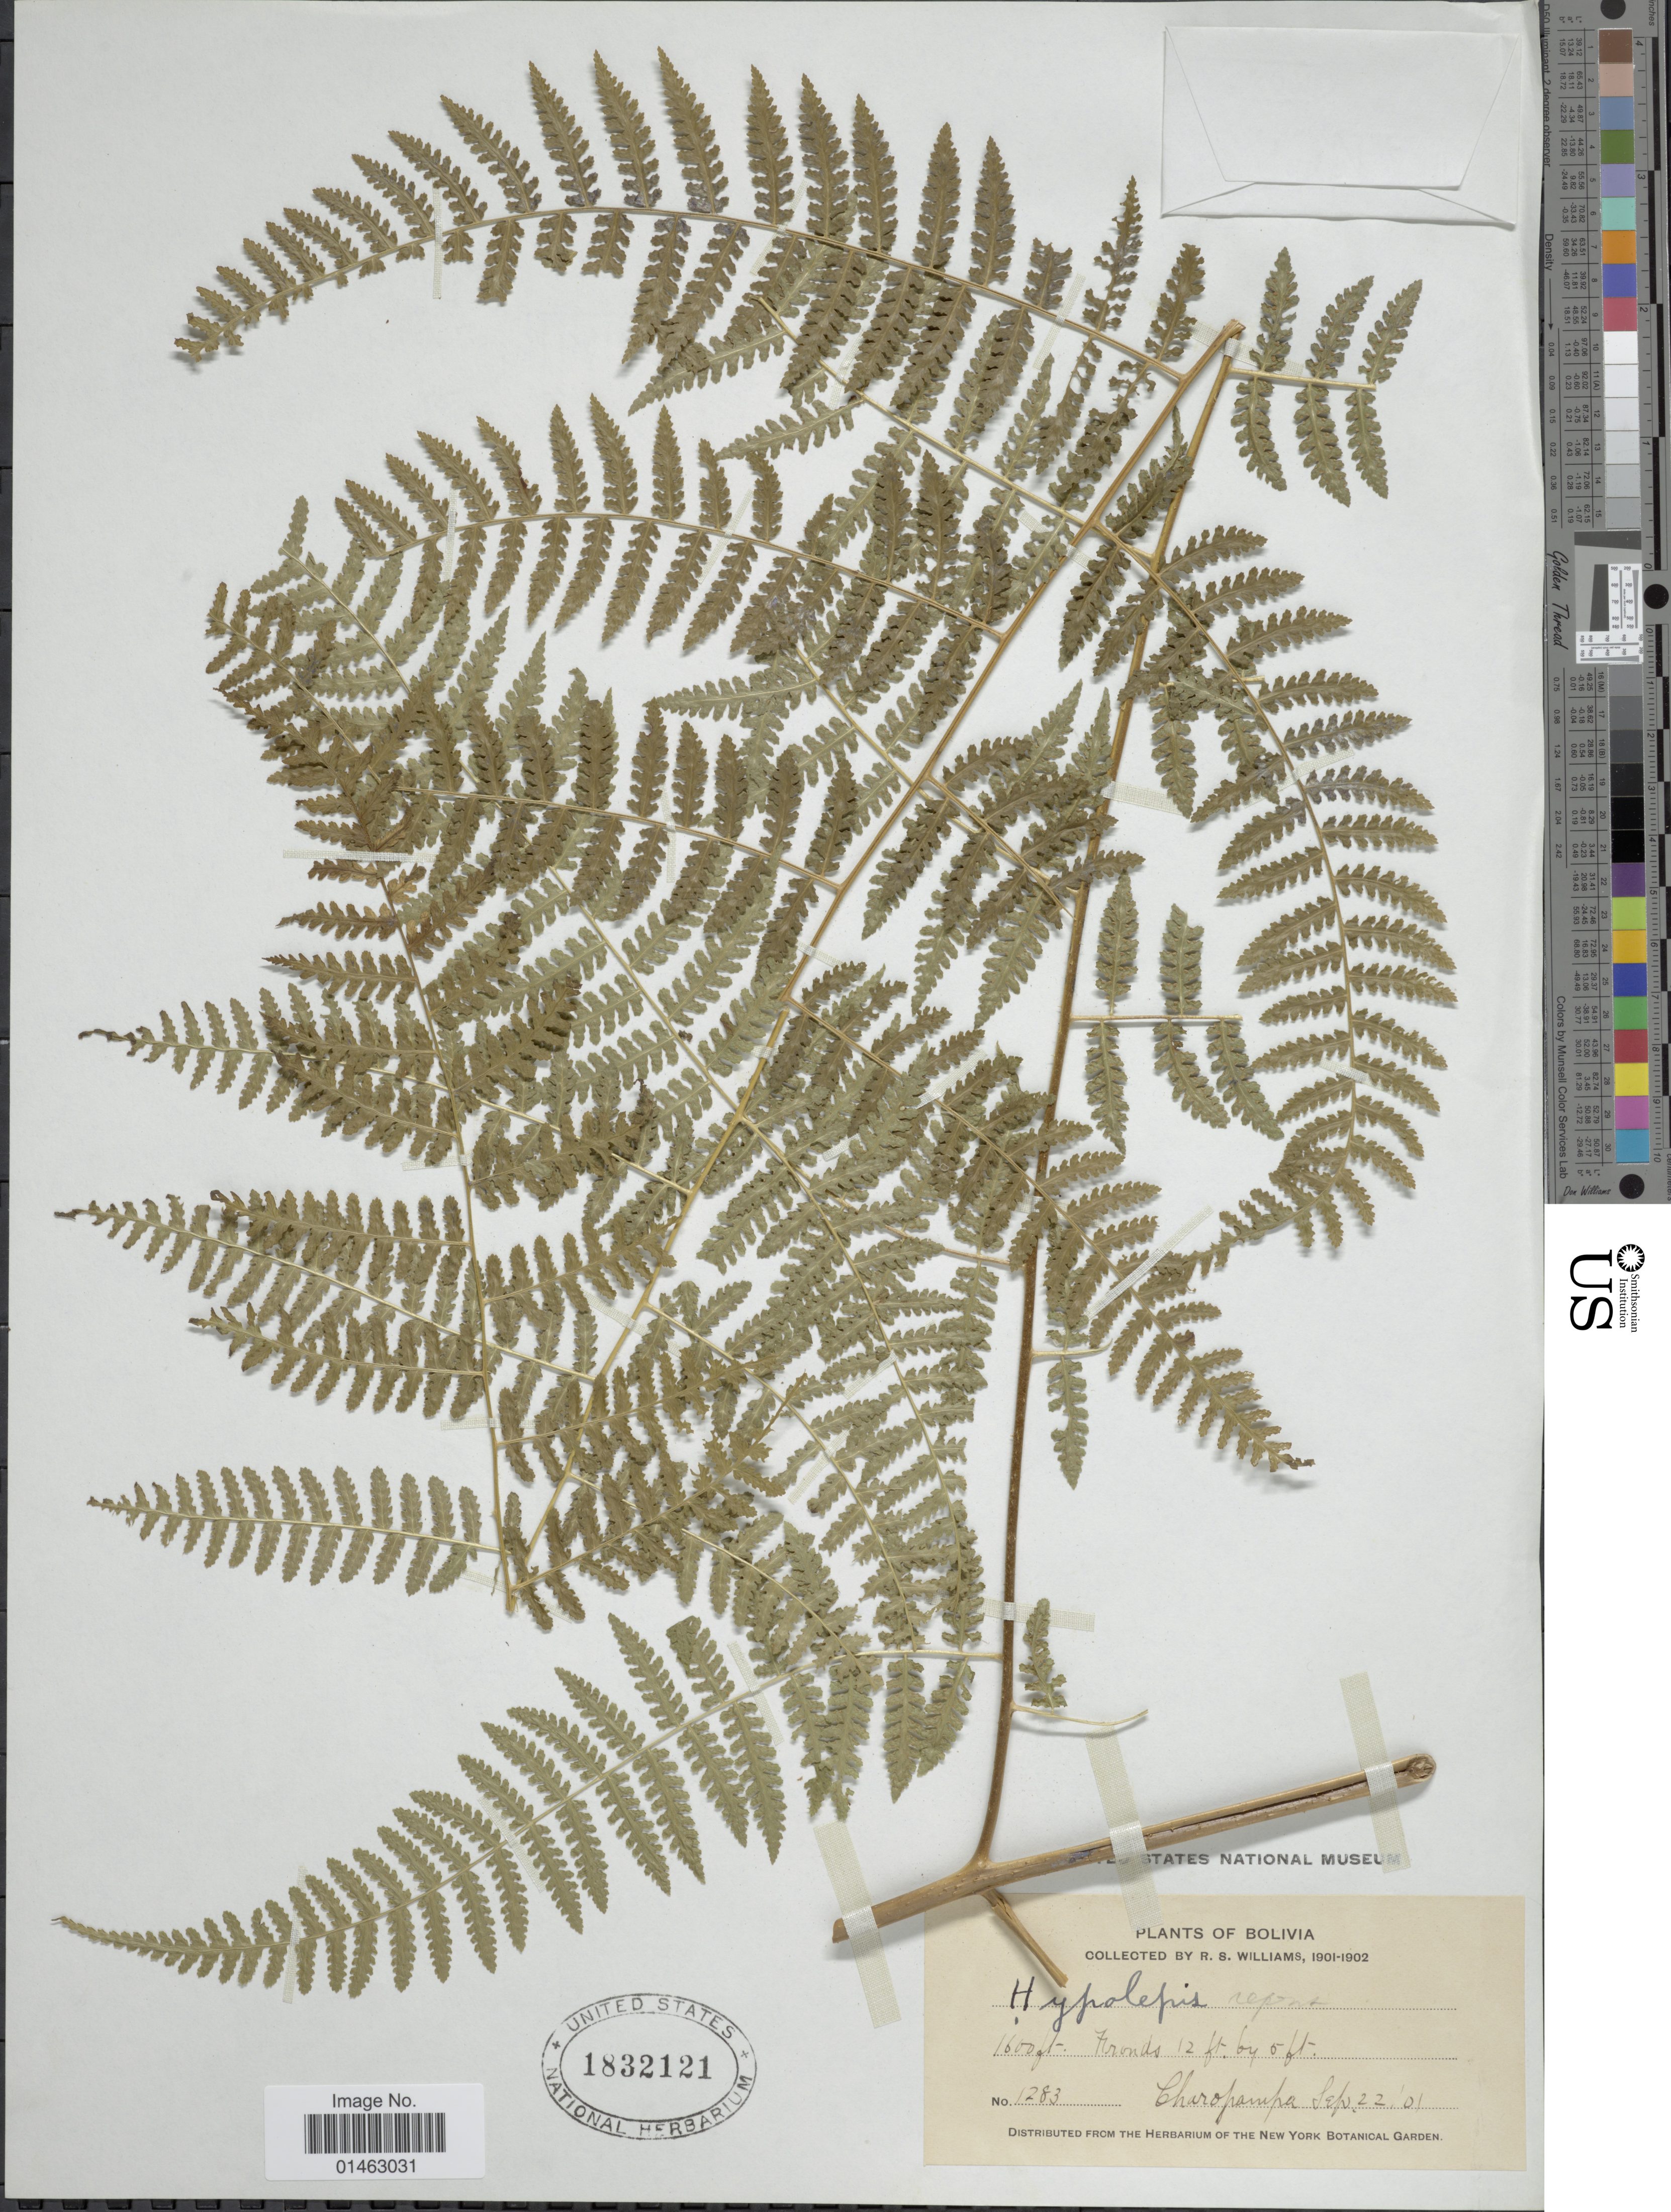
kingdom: Plantae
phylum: Tracheophyta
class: Polypodiopsida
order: Polypodiales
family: Dennstaedtiaceae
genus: Hypolepis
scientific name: Hypolepis repens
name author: (L.) C. Presl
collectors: R. S. Williams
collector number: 1283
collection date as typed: Sep. 22, 1901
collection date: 1901-09-22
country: Bolivia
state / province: La Páz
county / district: Larecaja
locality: Charopampa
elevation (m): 488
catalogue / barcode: US 1832121